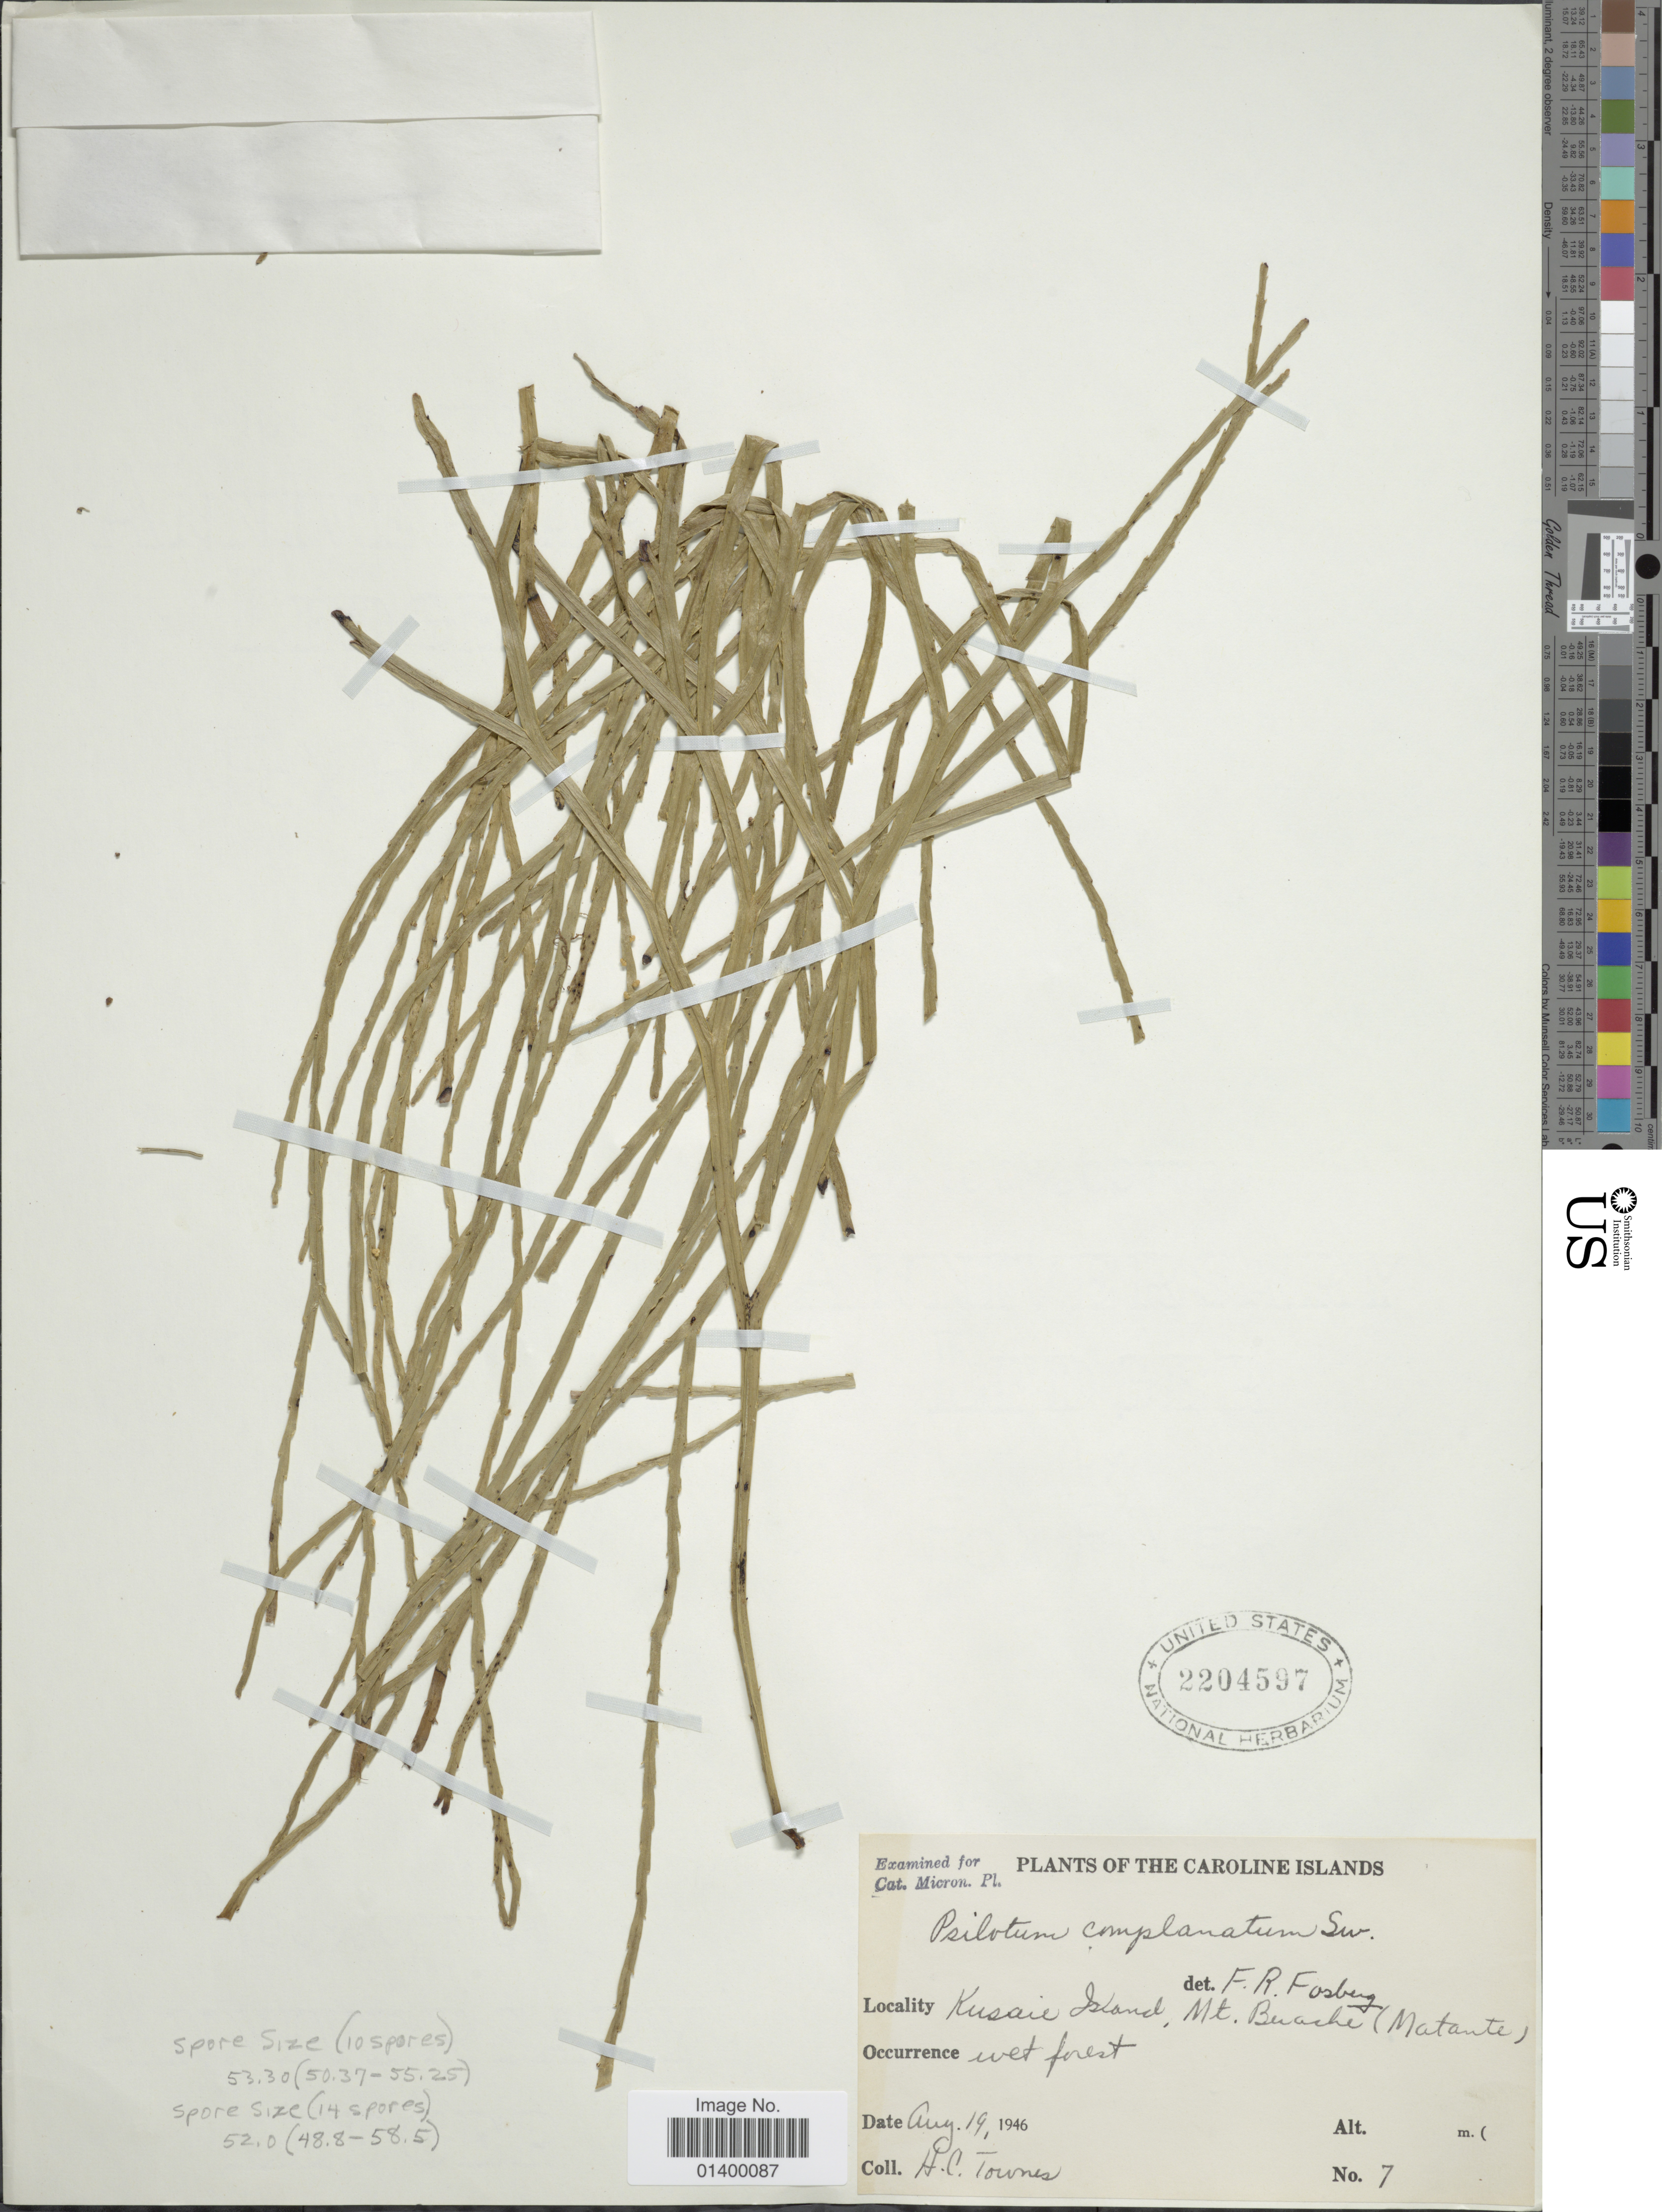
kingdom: Plantae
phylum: Tracheophyta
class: Polypodiopsida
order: Psilotales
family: Psilotaceae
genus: Psilotum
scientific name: Psilotum complanatum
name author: Sw.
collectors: H. Townes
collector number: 7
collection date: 1946-08-19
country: Micronesia, Federated States of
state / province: Kosrae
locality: Caroline Islands, Kusaie Island, Mt. Buache (Matante)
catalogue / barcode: US 2204597